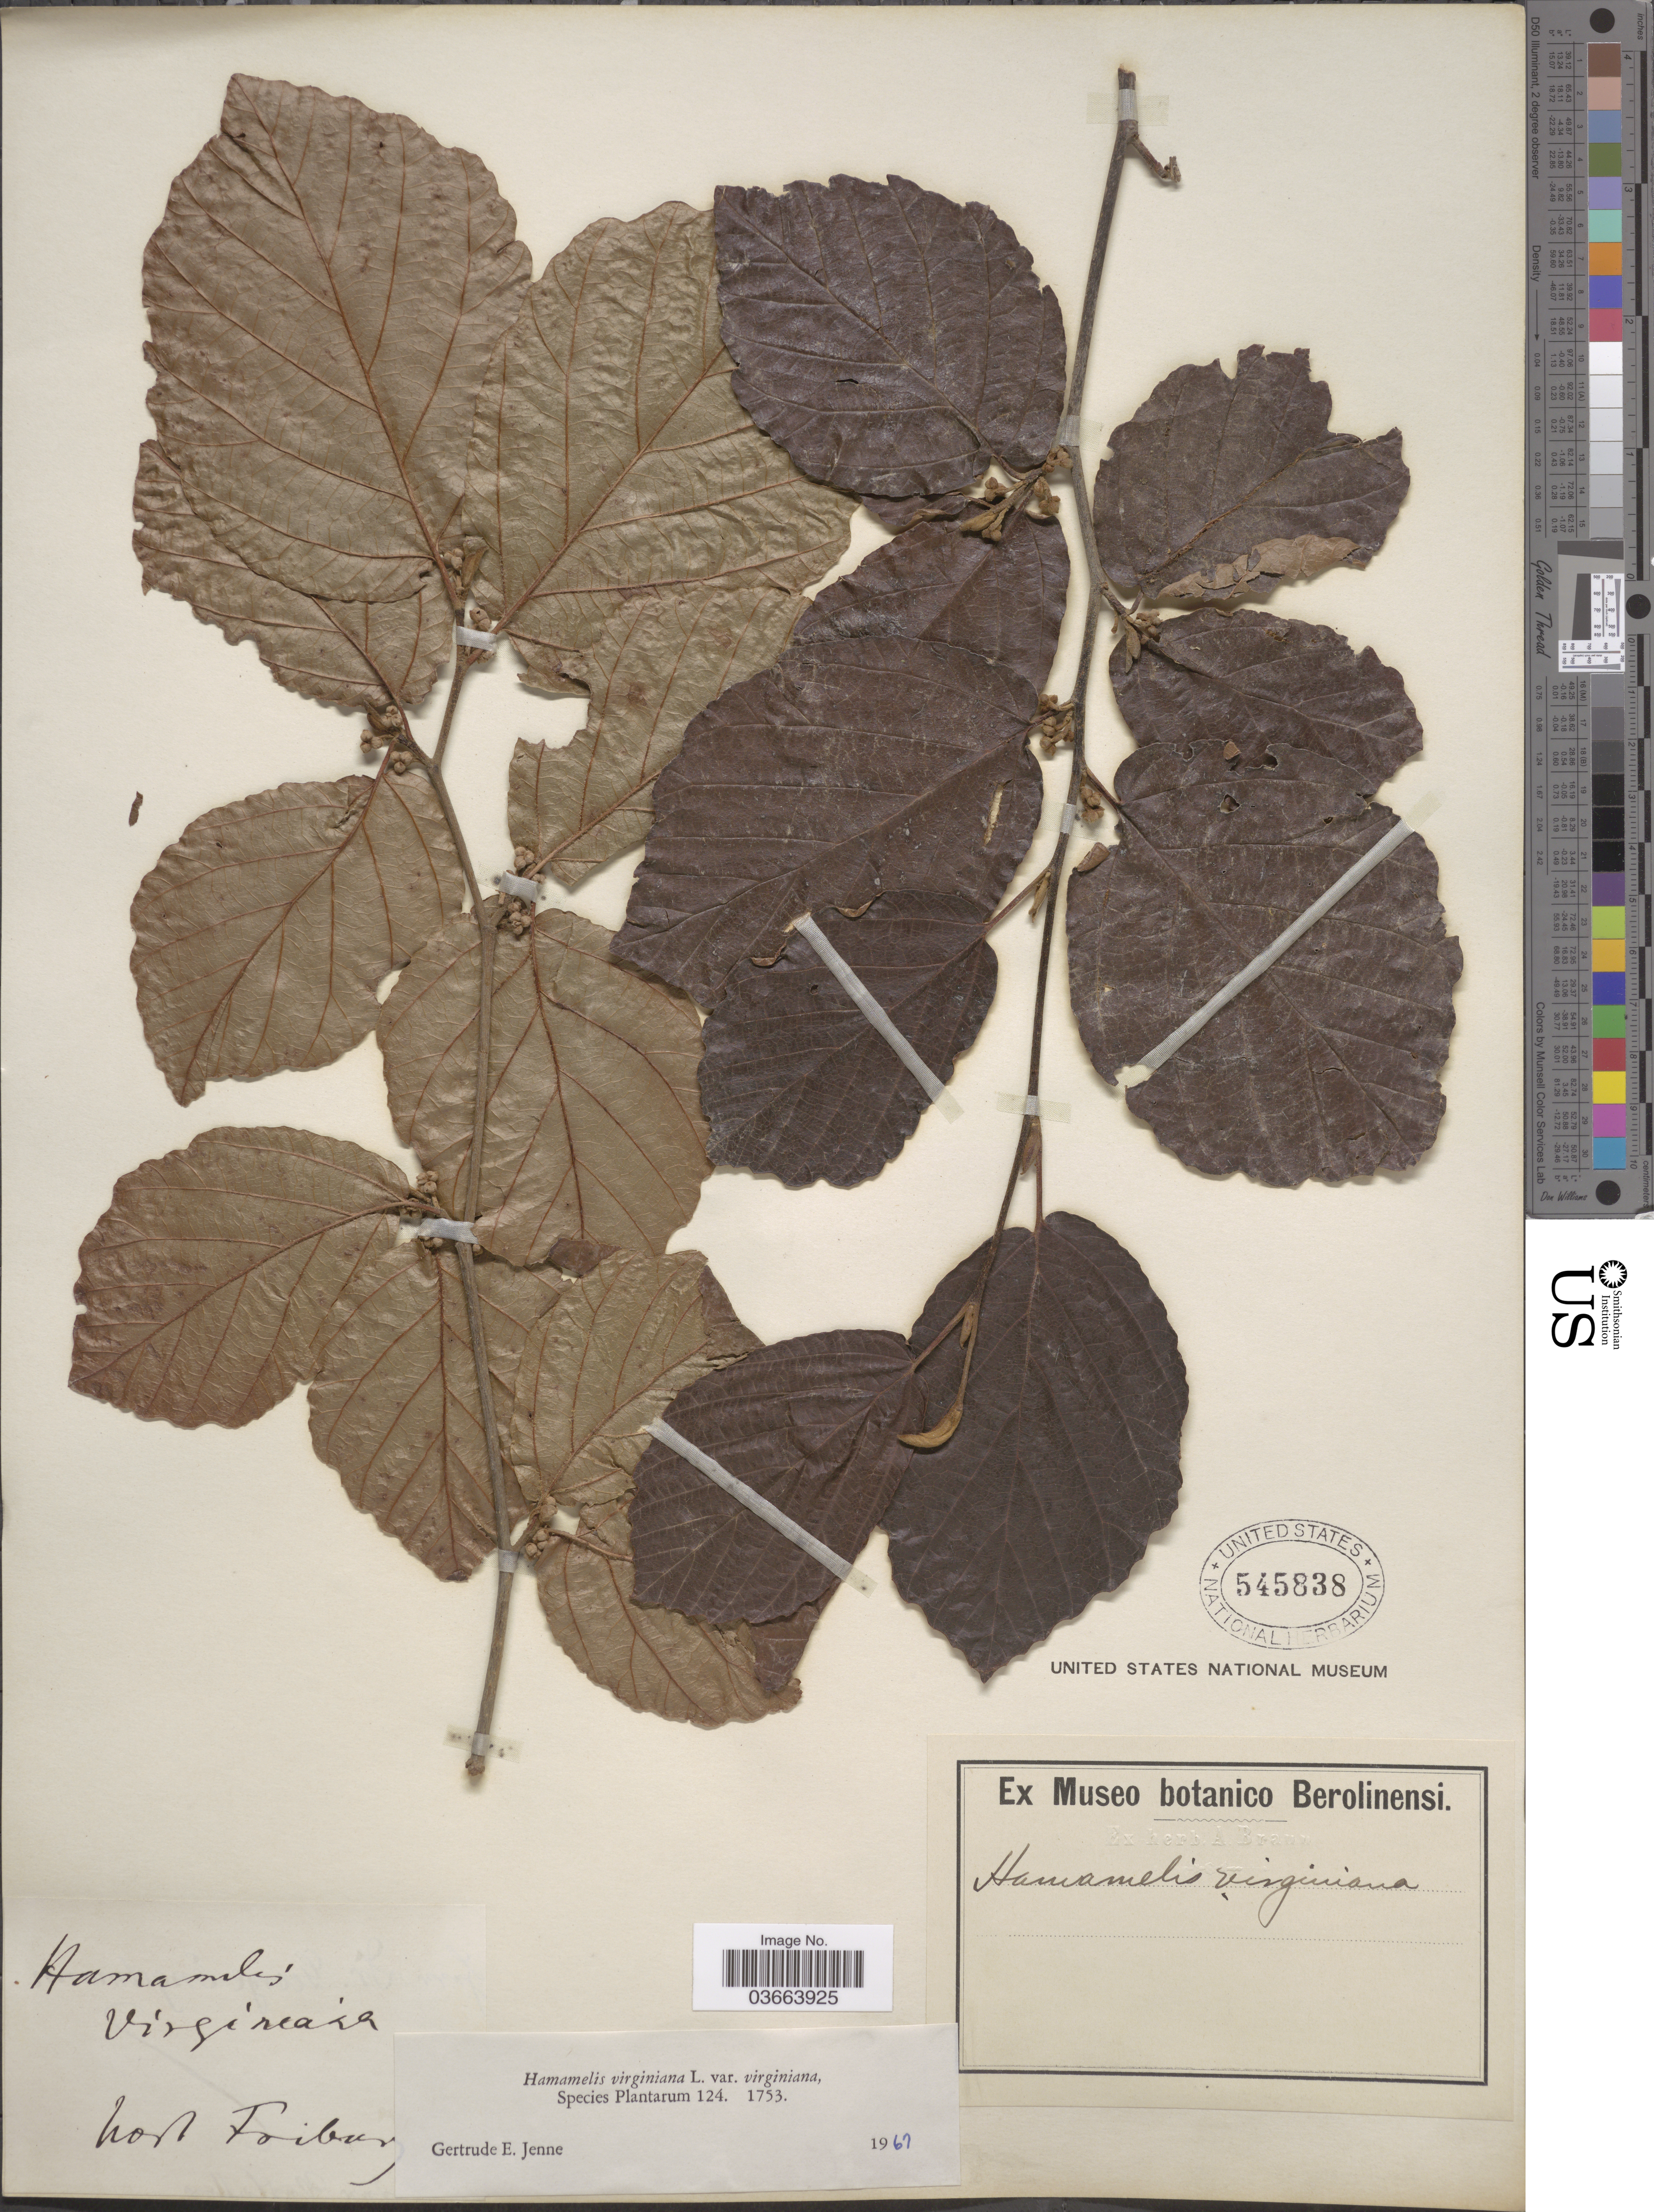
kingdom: Plantae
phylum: Tracheophyta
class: Magnoliopsida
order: Saxifragales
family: Hamamelidaceae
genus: Hamamelis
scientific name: Hamamelis virginiana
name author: L.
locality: Hort Friburg.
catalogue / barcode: US 545838